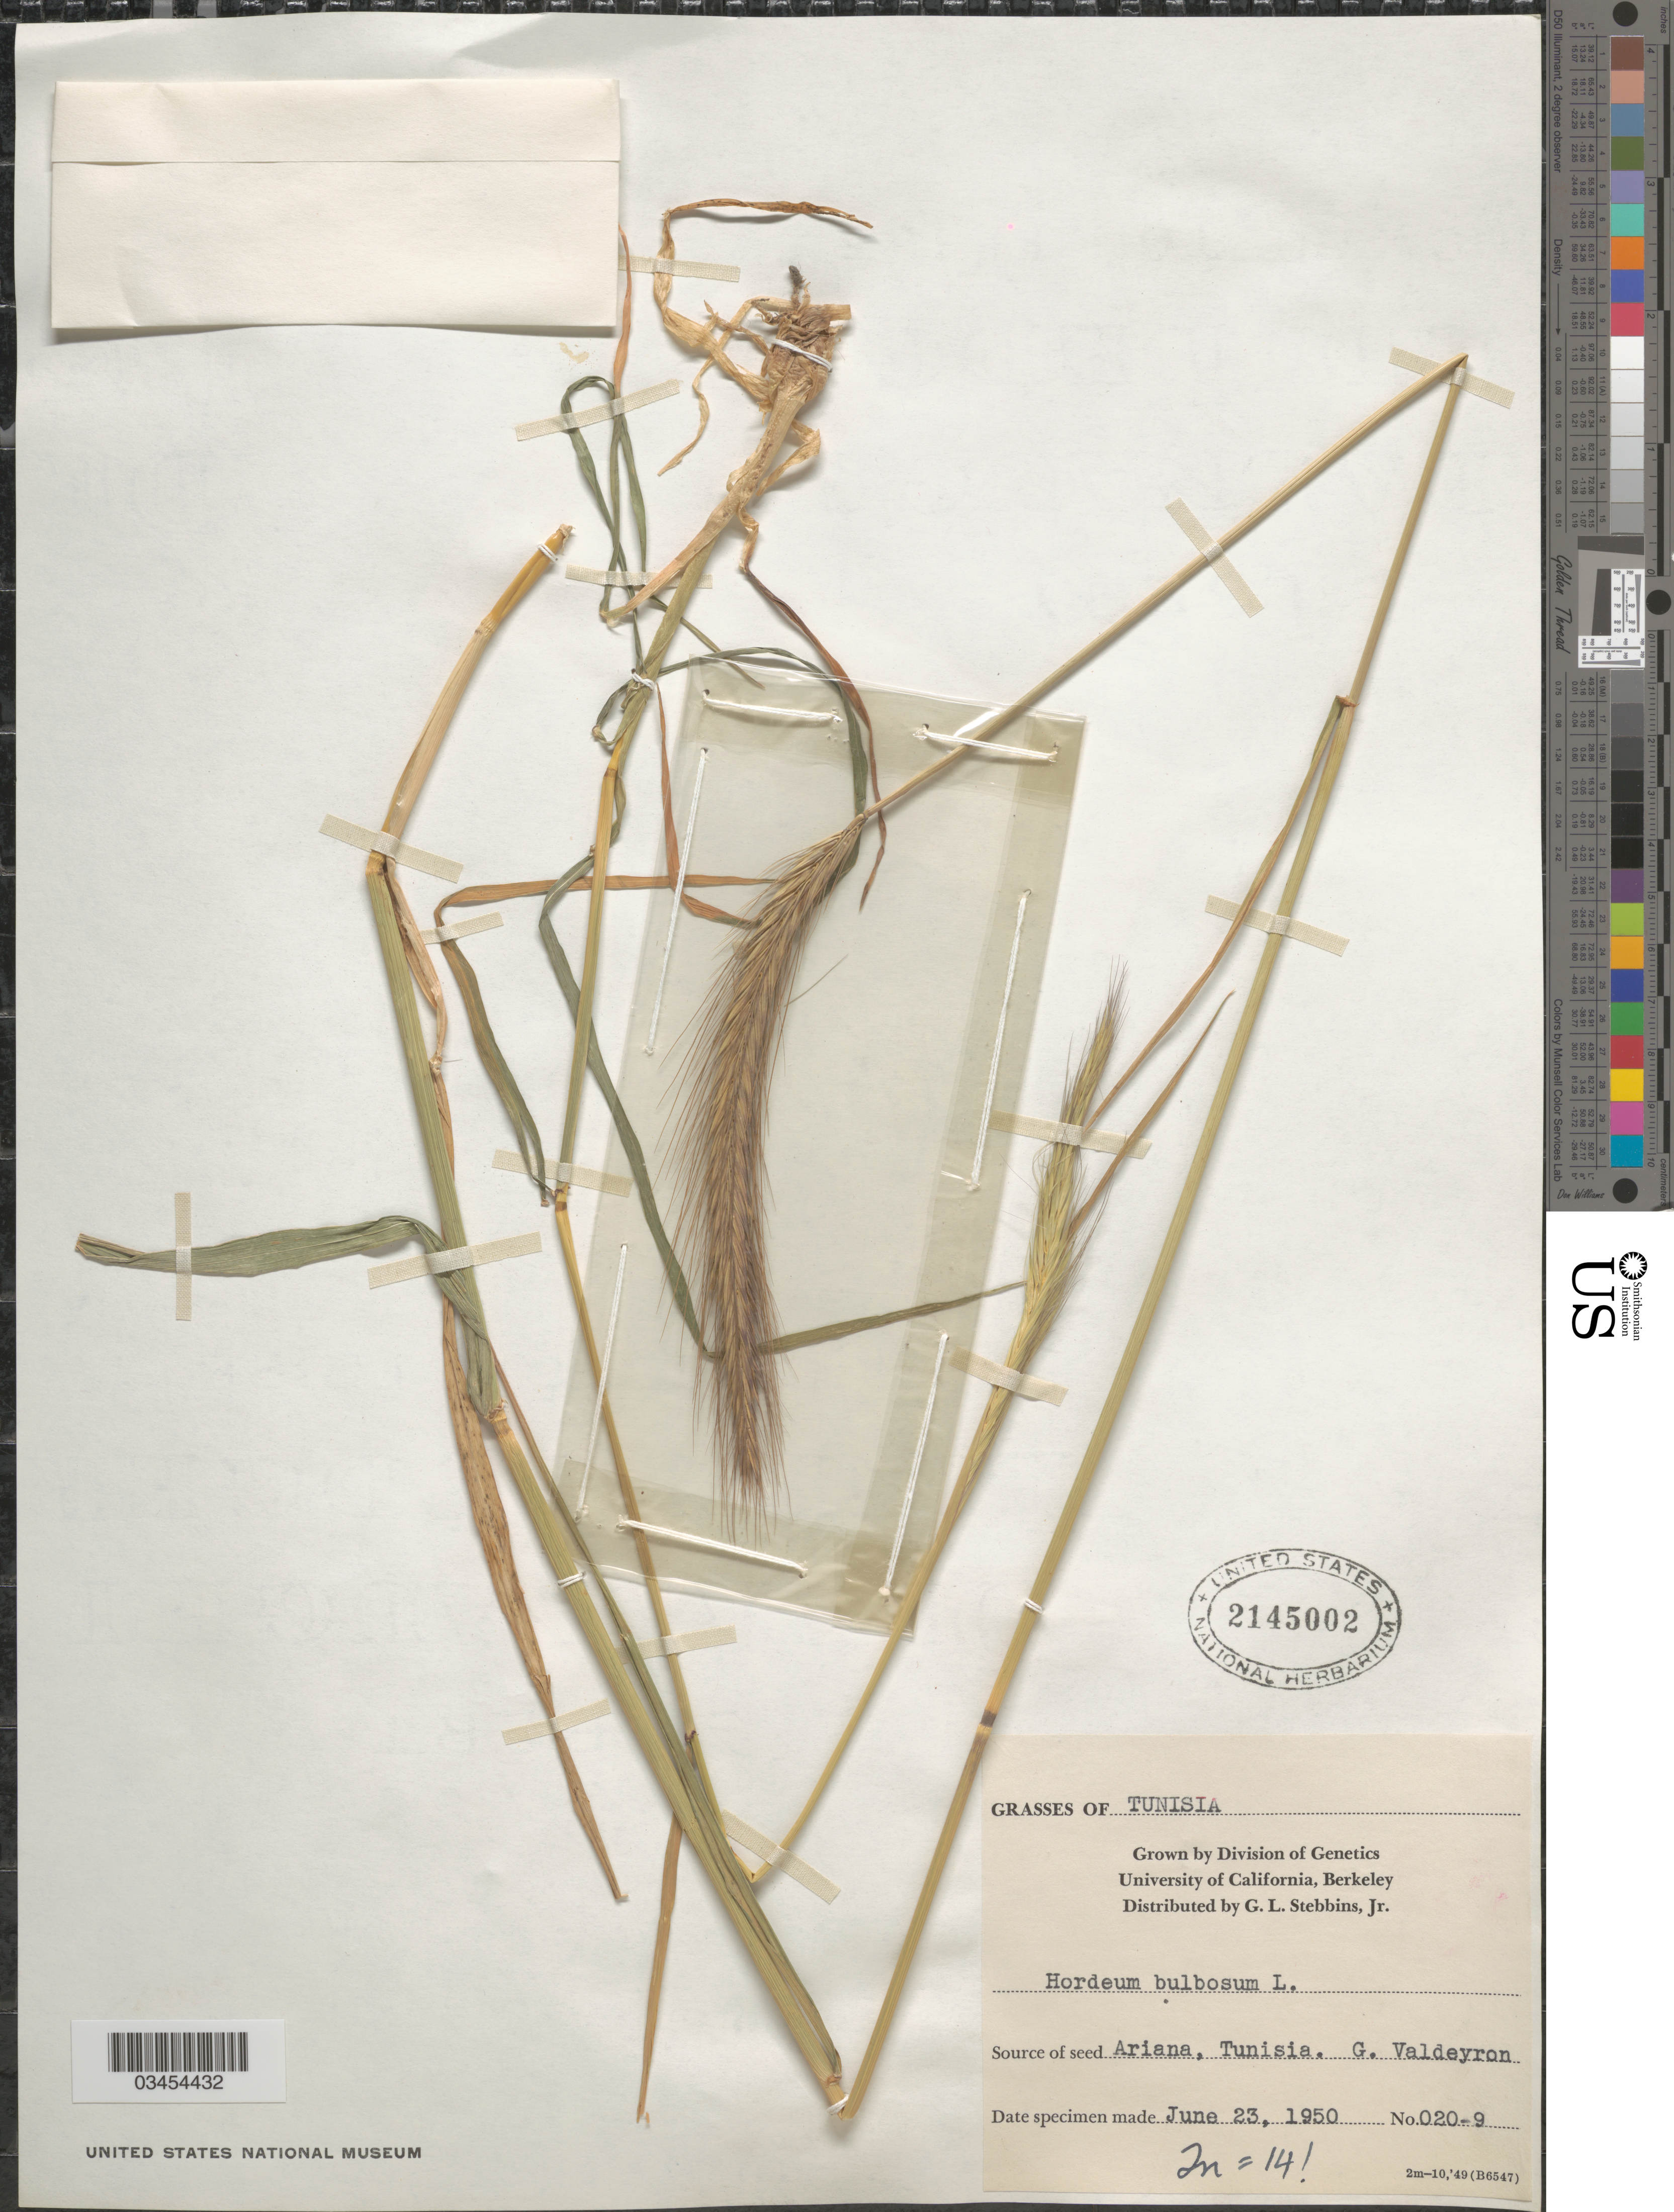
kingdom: Plantae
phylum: Tracheophyta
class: Liliopsida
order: Poales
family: Poaceae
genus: Hordeum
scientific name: Hordeum bulbosum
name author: L.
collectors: G. L. Stebbins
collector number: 020-9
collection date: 1950-06-23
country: United States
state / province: California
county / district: Alameda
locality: University of California, Berkeley.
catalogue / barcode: US 2145002